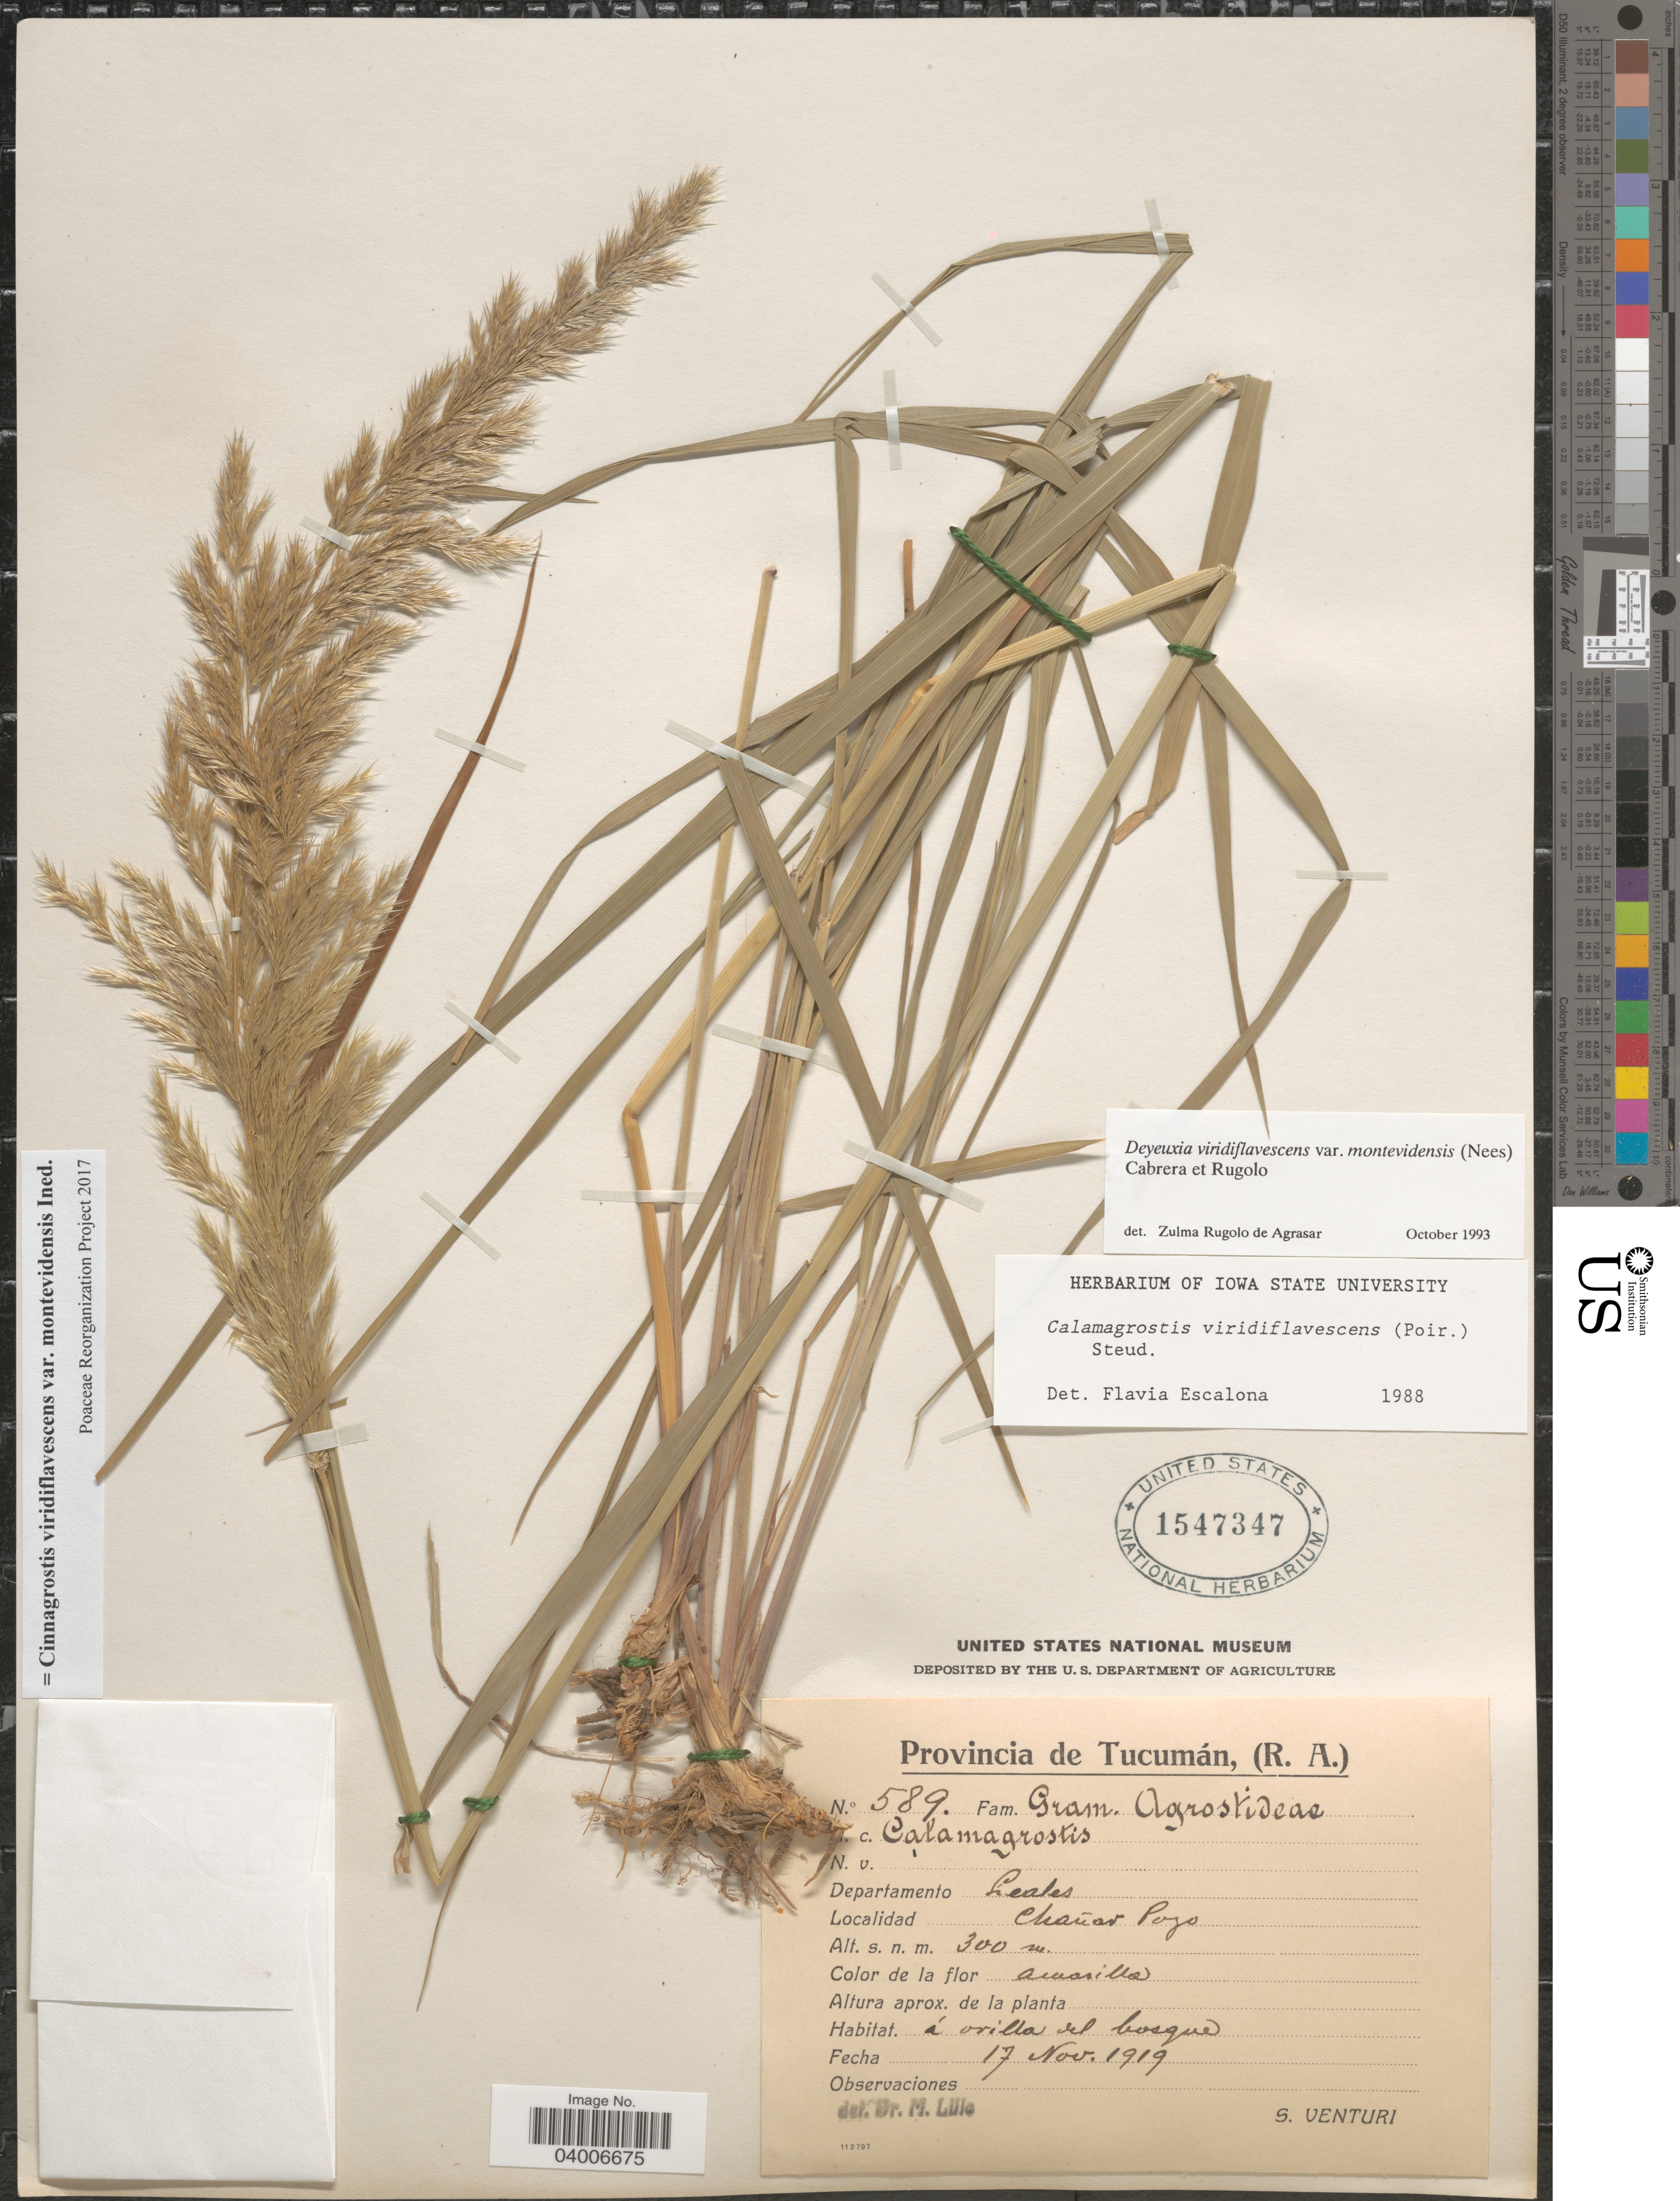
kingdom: Plantae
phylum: Tracheophyta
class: Liliopsida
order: Poales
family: Poaceae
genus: Cinnagrostis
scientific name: Cinnagrostis viridiflavescens var. montevidensis ined.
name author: (Nees) P.M. Peterson et al.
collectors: S. Venturi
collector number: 589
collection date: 1919-11-17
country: Argentina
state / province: Tucuman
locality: Departamento Leales. Chañar Pozo.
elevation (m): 300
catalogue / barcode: US 1547347